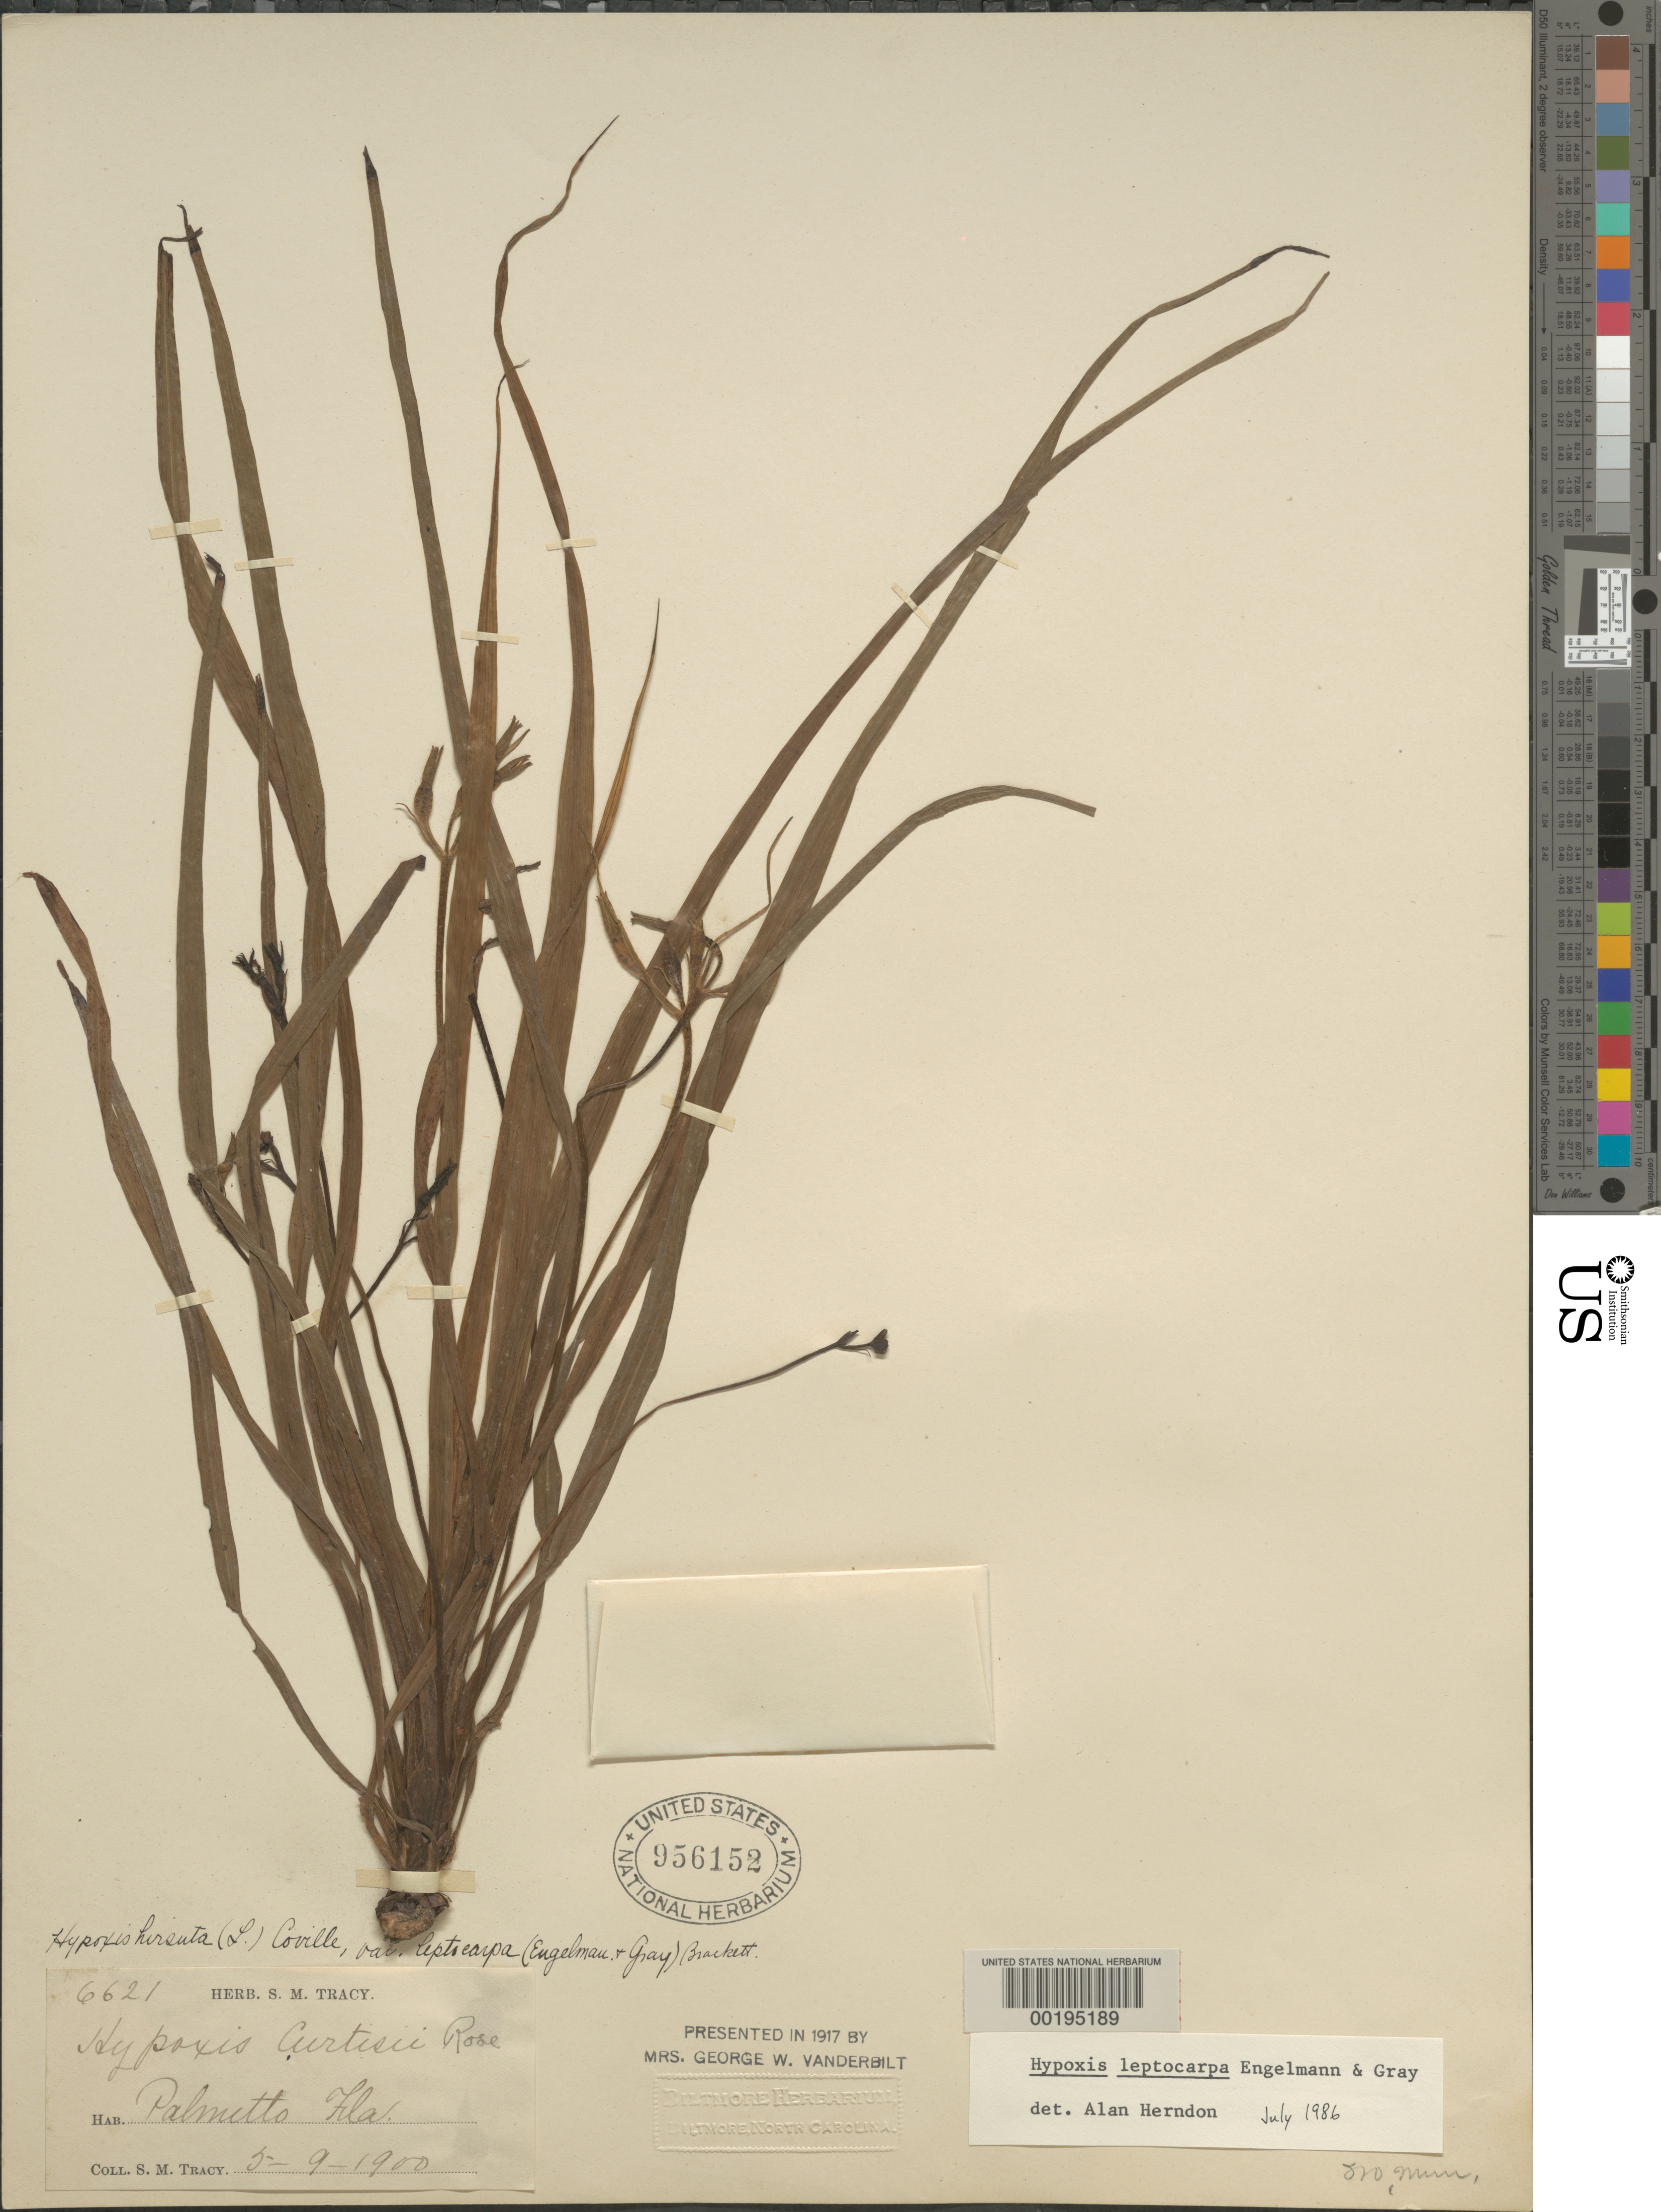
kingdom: Plantae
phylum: Tracheophyta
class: Liliopsida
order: Asparagales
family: Hypoxidaceae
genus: Hypoxis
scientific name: Hypoxis leptocarpa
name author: (Engelm. & A. Gray) Small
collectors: S. M. Tracy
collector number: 6621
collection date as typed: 09 May 1900 or 05 Sep 1900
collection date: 1900-05-09 or 1900-09-05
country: United States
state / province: Florida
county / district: Manatee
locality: Palmetto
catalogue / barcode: US 956152